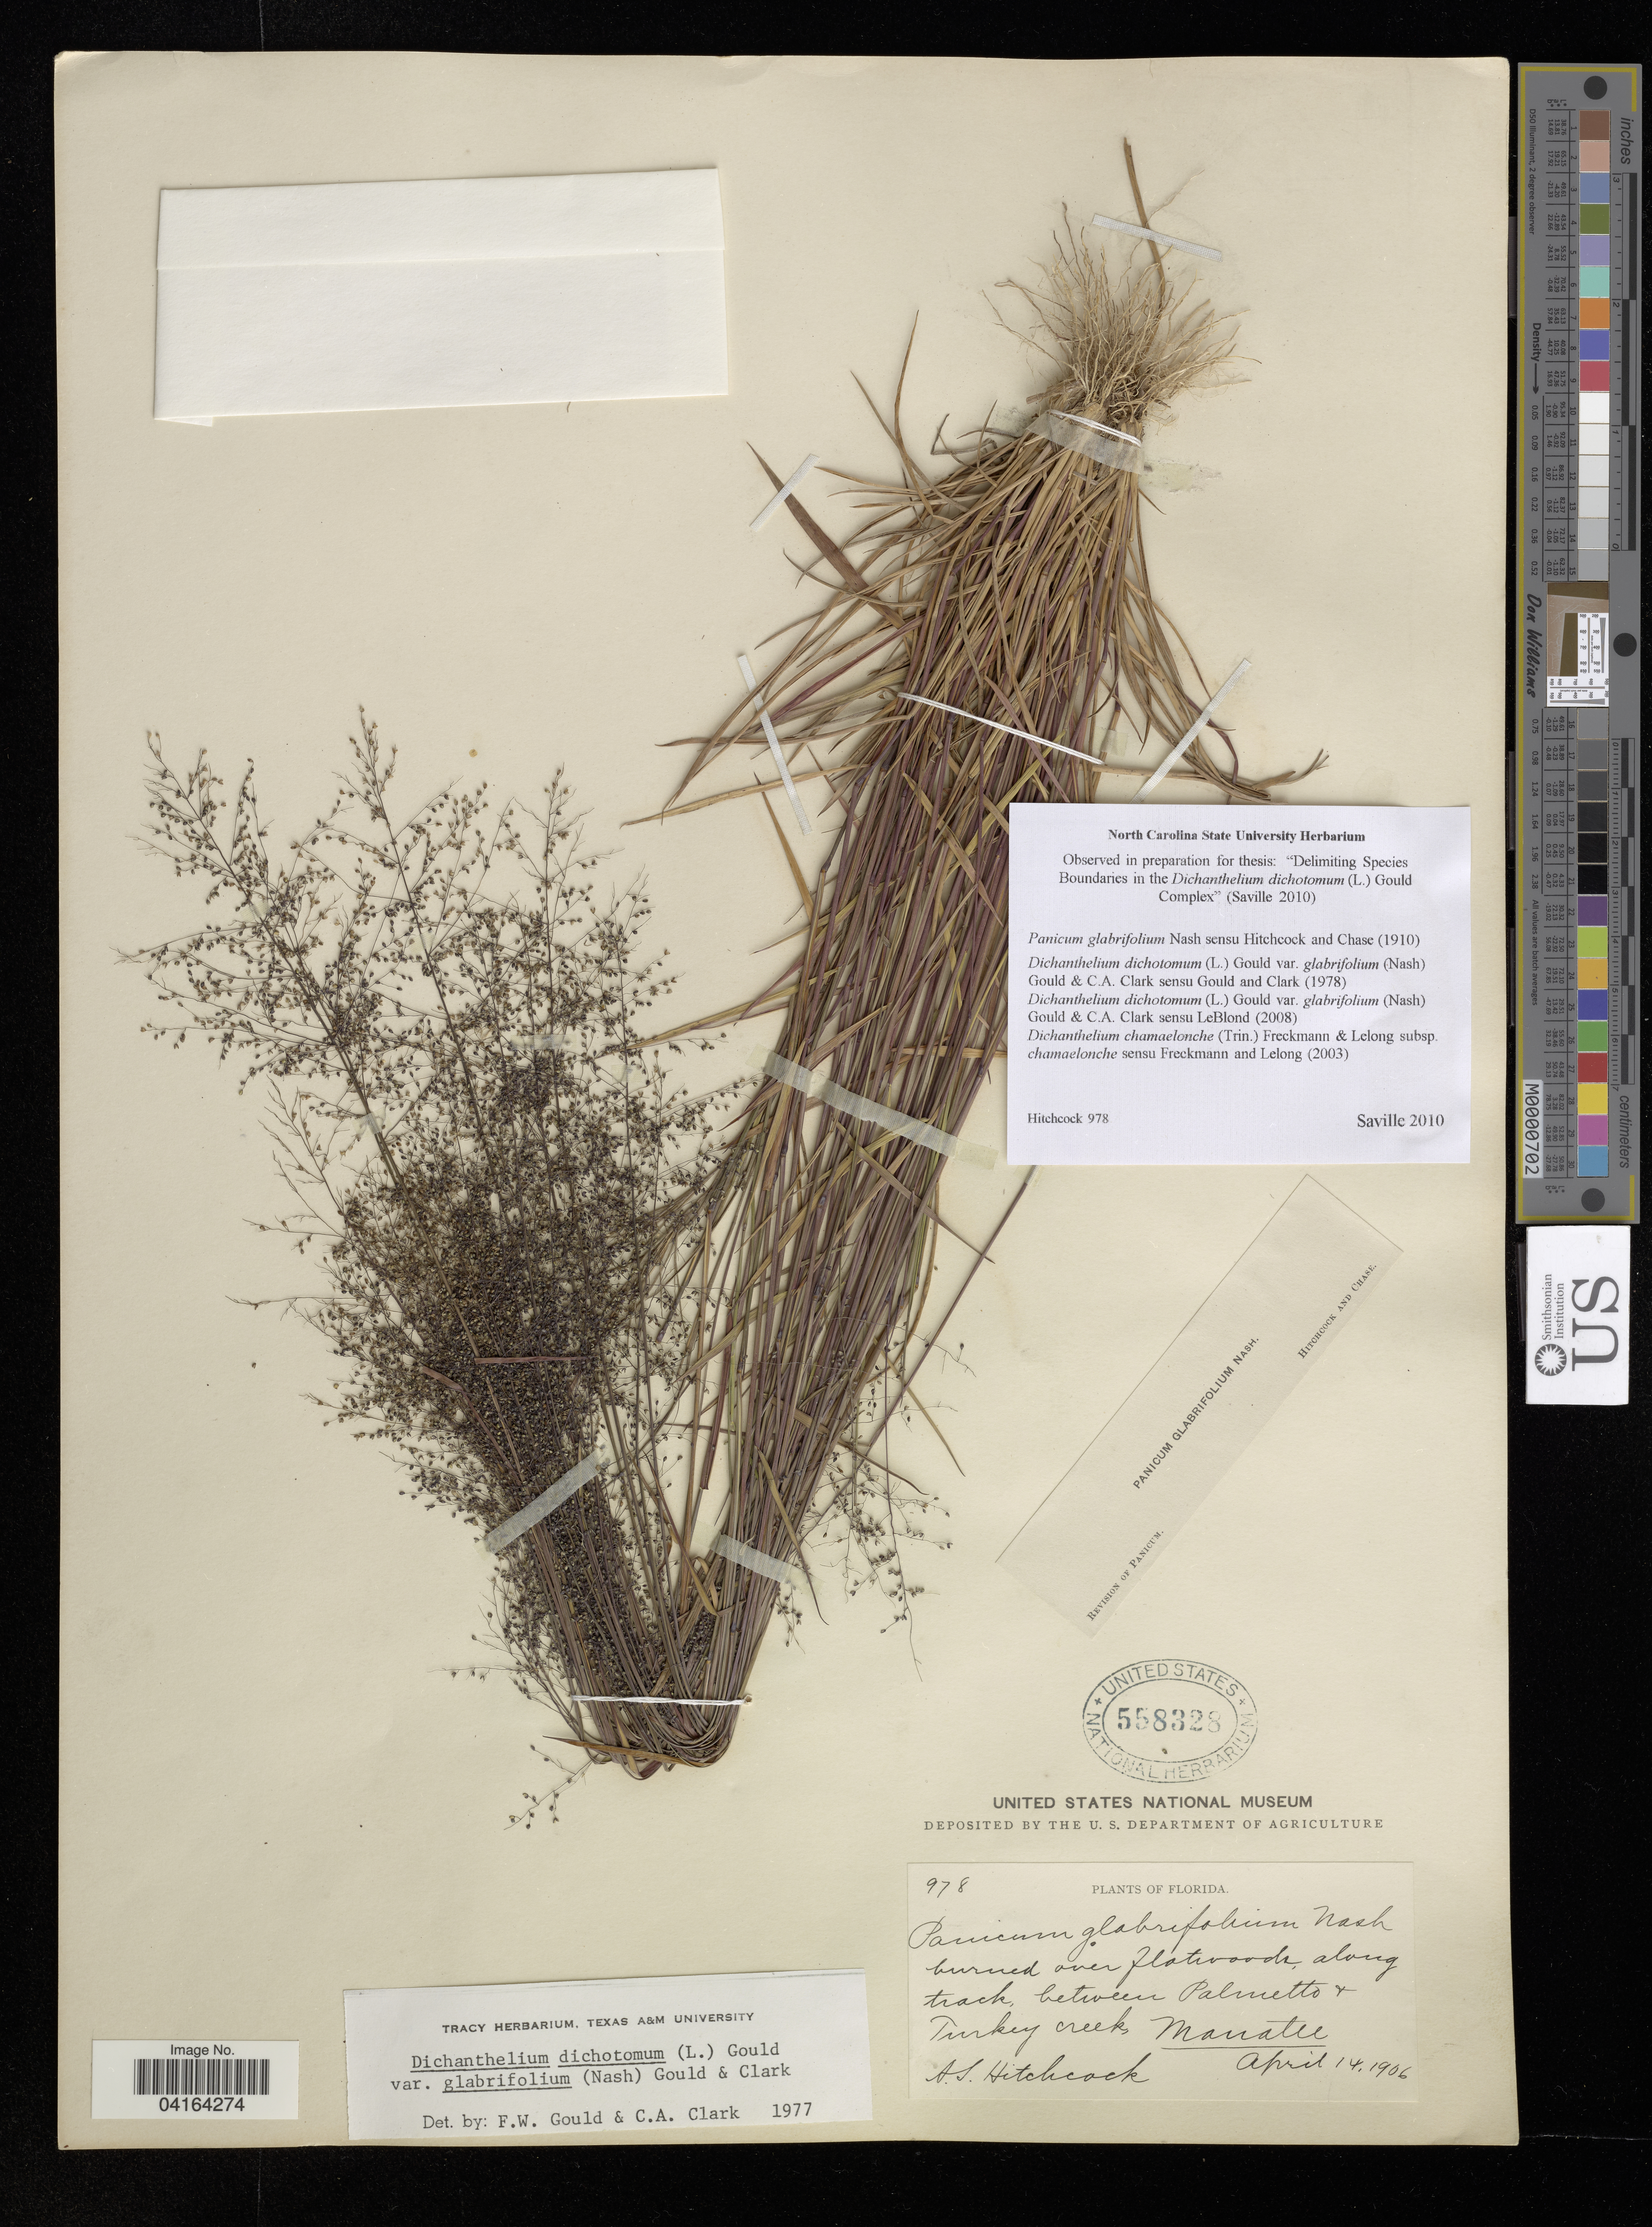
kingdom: Plantae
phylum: Tracheophyta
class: Liliopsida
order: Poales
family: Poaceae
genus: Dichanthelium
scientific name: Dichanthelium chamaelonche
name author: (Trin.) Freckmann & Lelong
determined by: Saville, A. C., (NCSC), North Carolina State University (UNITED STATES)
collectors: A. Hitchcock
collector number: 978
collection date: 1906-04-14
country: United States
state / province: Florida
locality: Along track, between Palmetto + Turkey creek, Manatee.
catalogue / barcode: US 558328